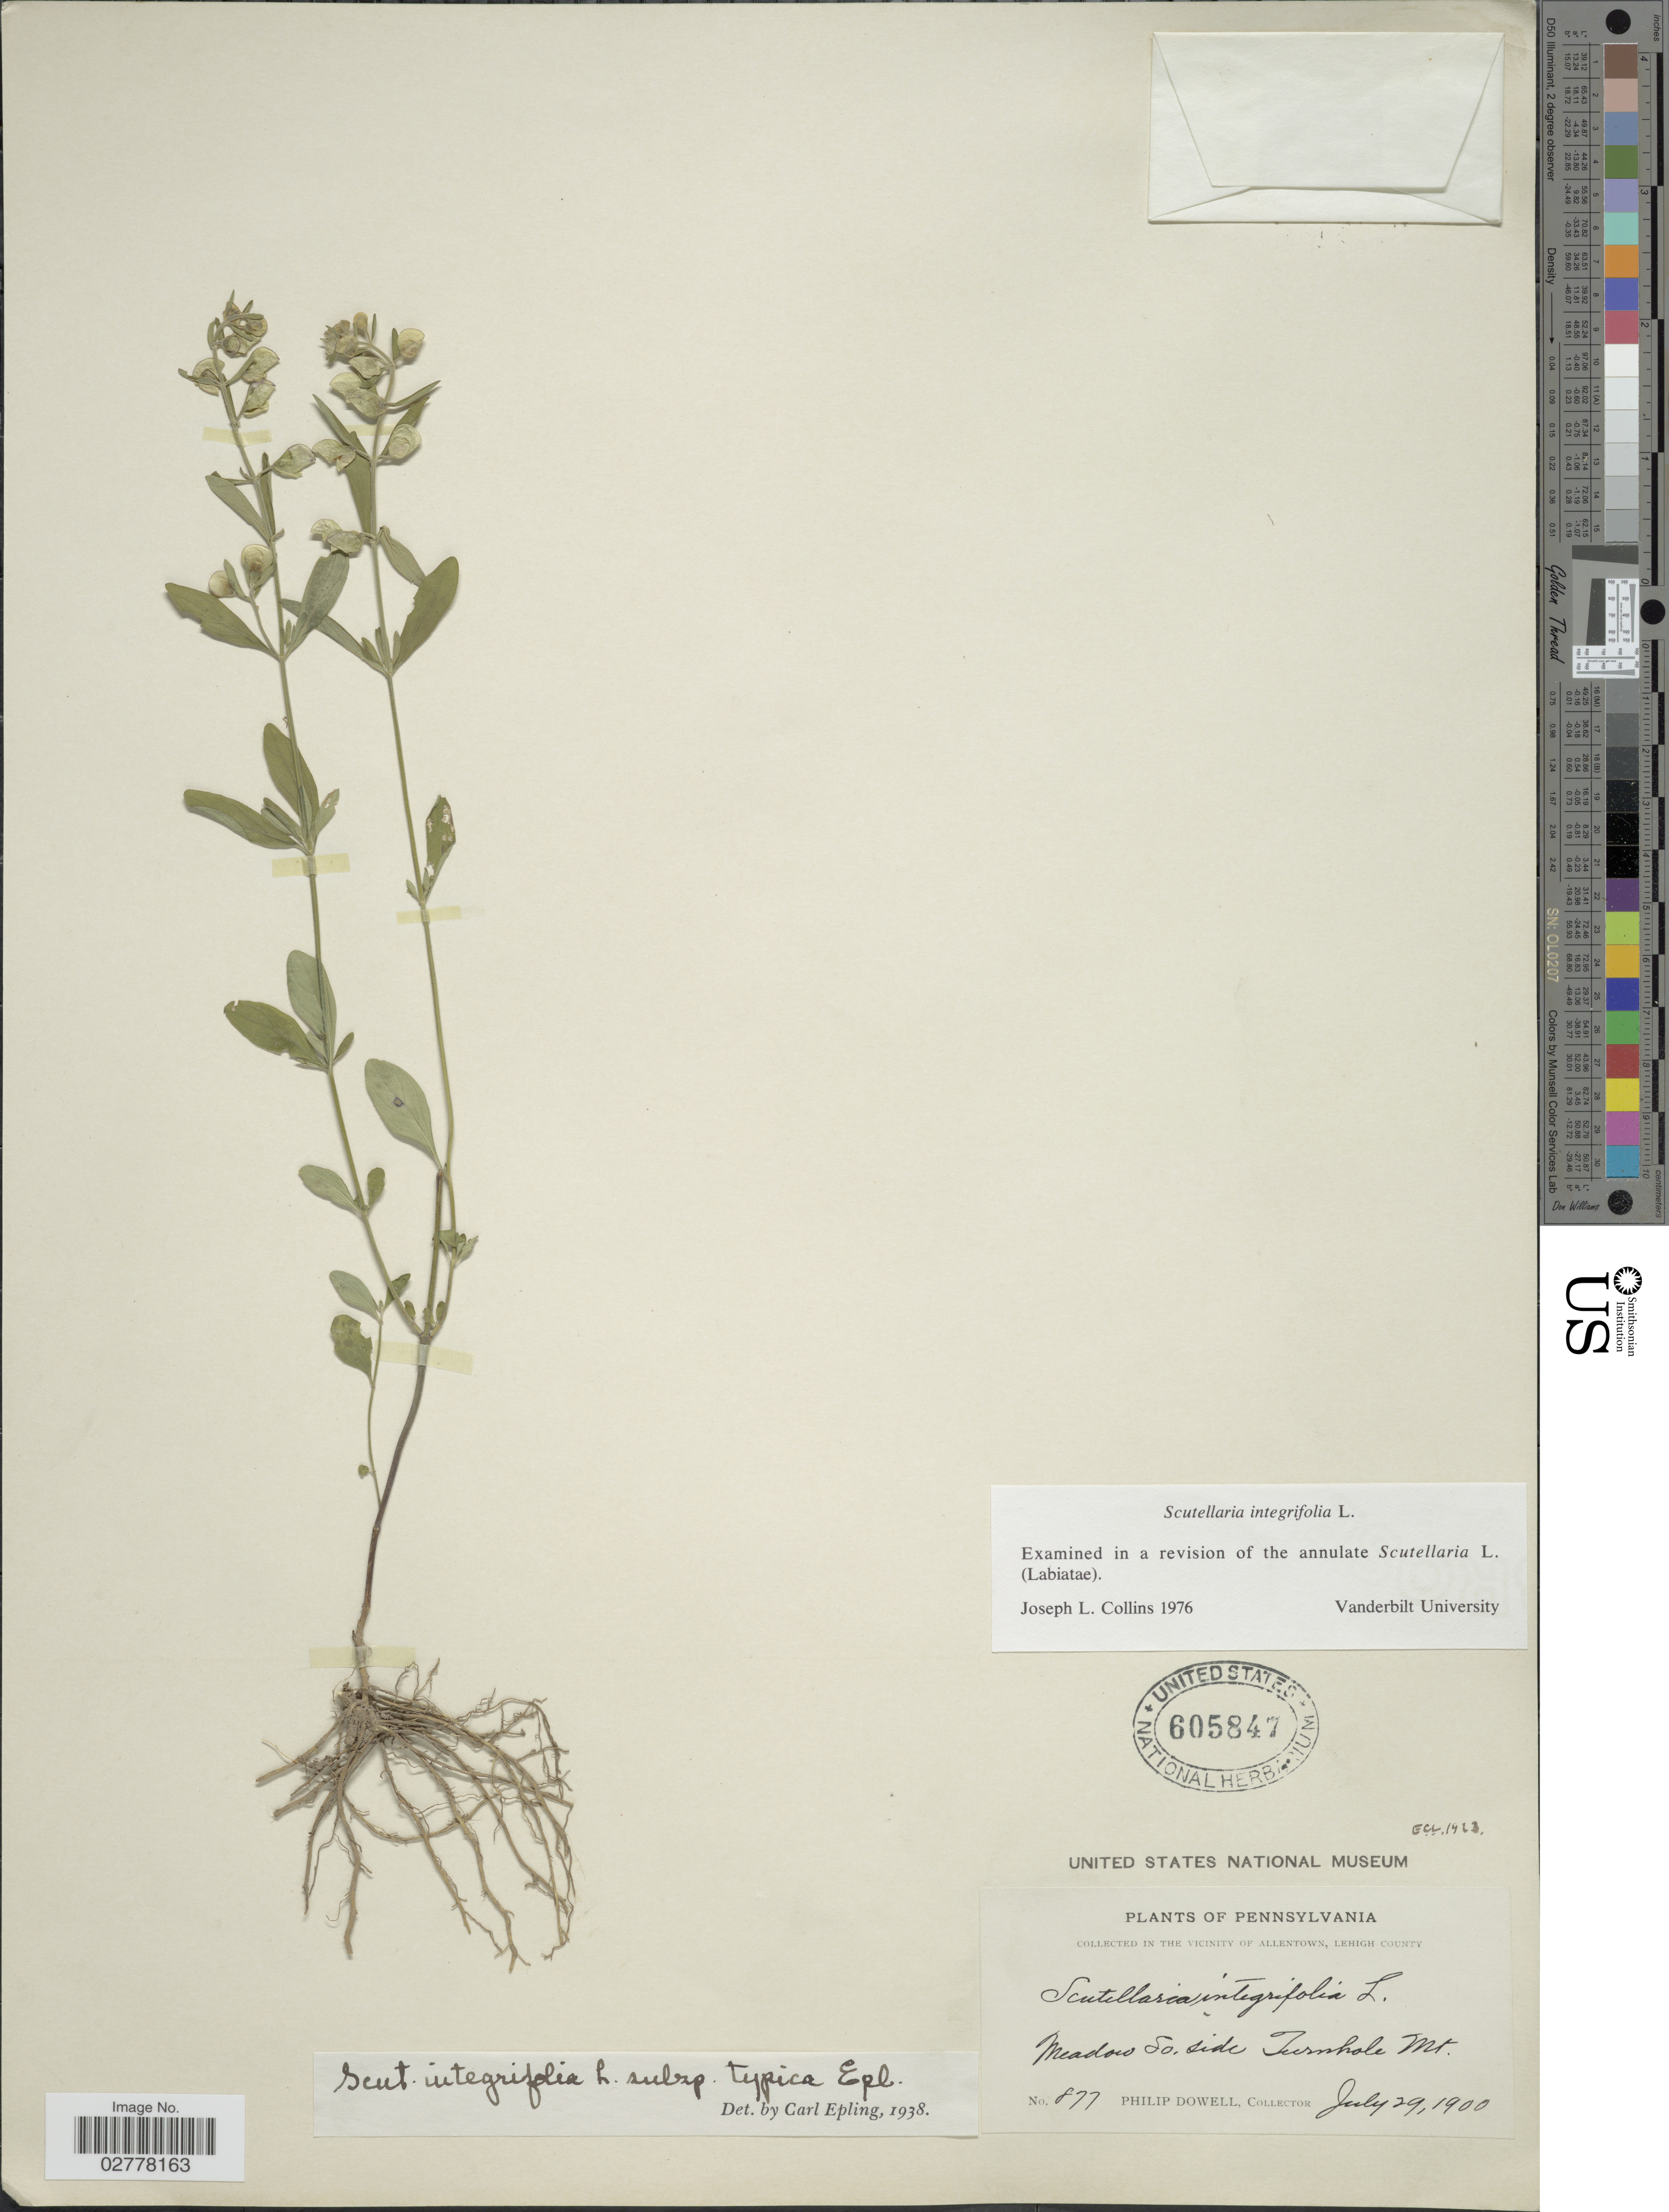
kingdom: Plantae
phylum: Tracheophyta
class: Magnoliopsida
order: Lamiales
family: Lamiaceae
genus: Scutellaria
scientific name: Scutellaria integrifolia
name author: L.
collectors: P. Dowell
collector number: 877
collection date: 1900-07-29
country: United States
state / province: Pennsylvania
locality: In the vicinity of Allentown, Lehigh County. Meadow So. side Turnhole Mt.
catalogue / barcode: US 605847